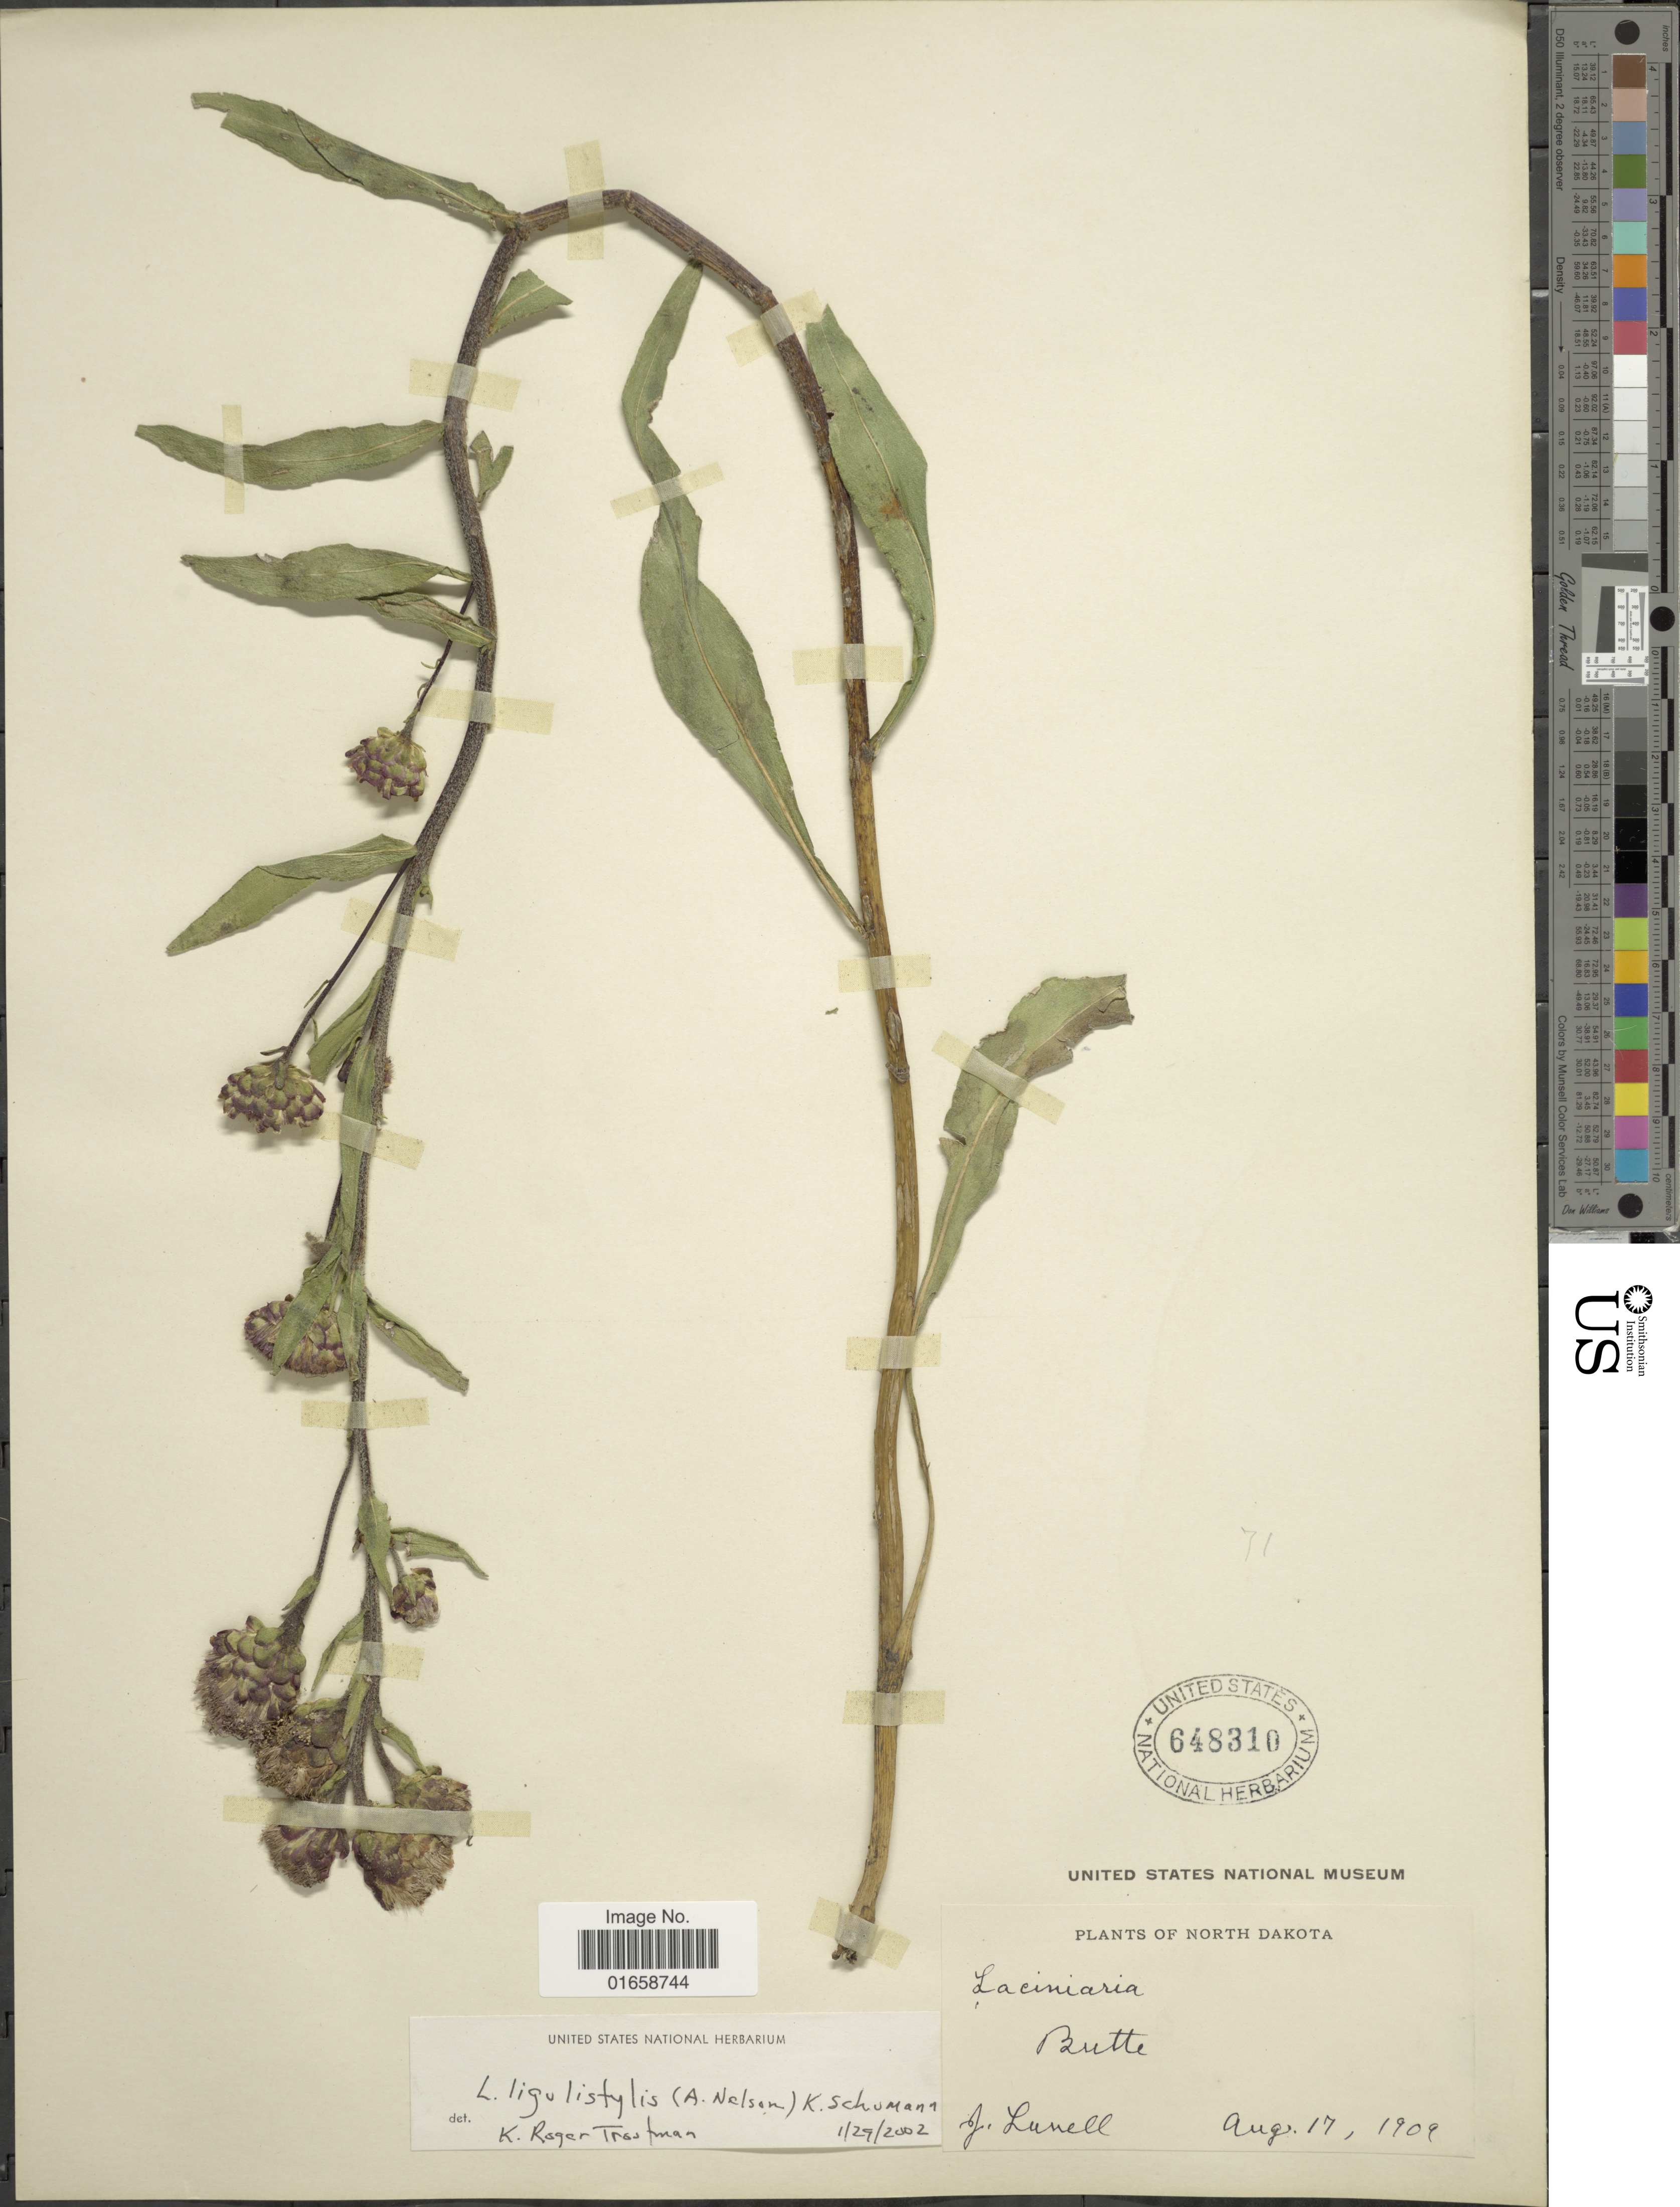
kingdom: Plantae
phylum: Tracheophyta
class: Magnoliopsida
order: Asterales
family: Asteraceae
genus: Liatris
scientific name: Liatris ligulistylis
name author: (A. Nelson) K. Schum.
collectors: J. Lunell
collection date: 1909-08-17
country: United States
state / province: North Dakota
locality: Butte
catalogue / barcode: US 648310